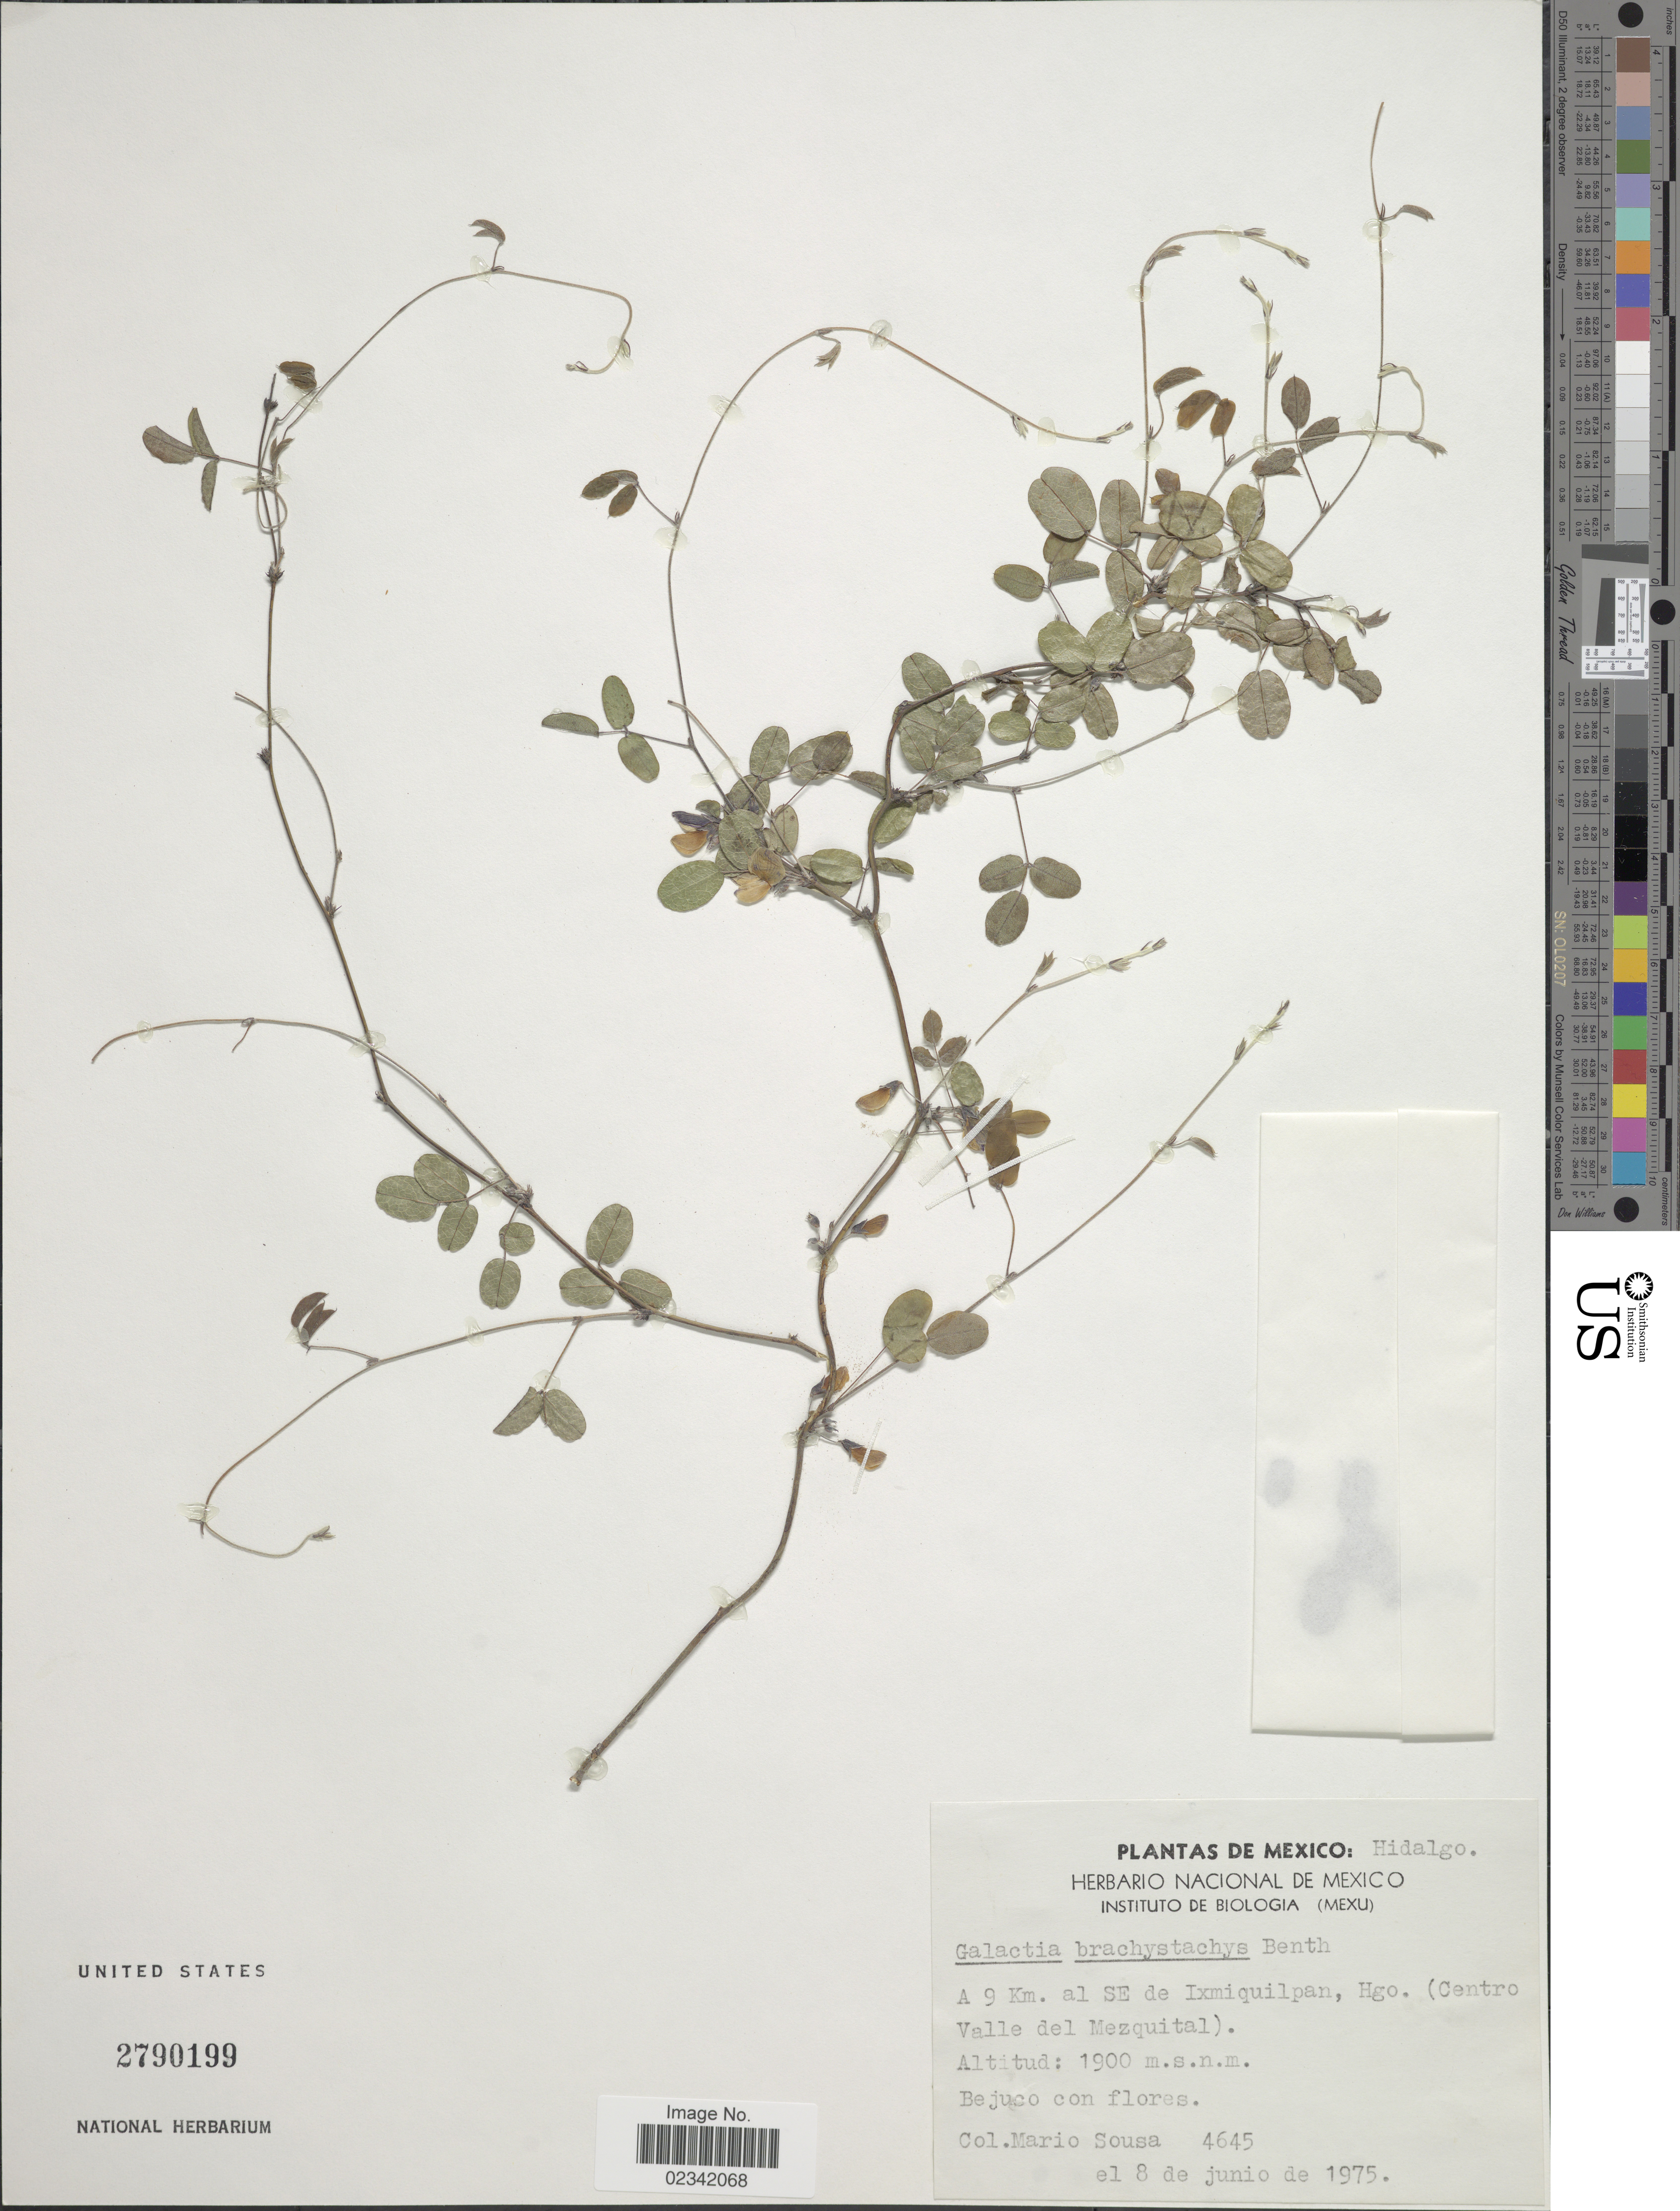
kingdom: Plantae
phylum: Tracheophyta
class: Magnoliopsida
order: Fabales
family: Fabaceae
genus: Nanogalactia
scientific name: Nanogalactia brachystachys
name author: (Benth.) L.P. Queiroz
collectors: M. Sousa S.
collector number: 4645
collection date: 1975-06-08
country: Mexico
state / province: Hidalgo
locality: A 9 Km. al SE de Ixmiquilpan, Hgo. (Centro Valle del Mezquital)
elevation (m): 1900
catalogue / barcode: US 2790199